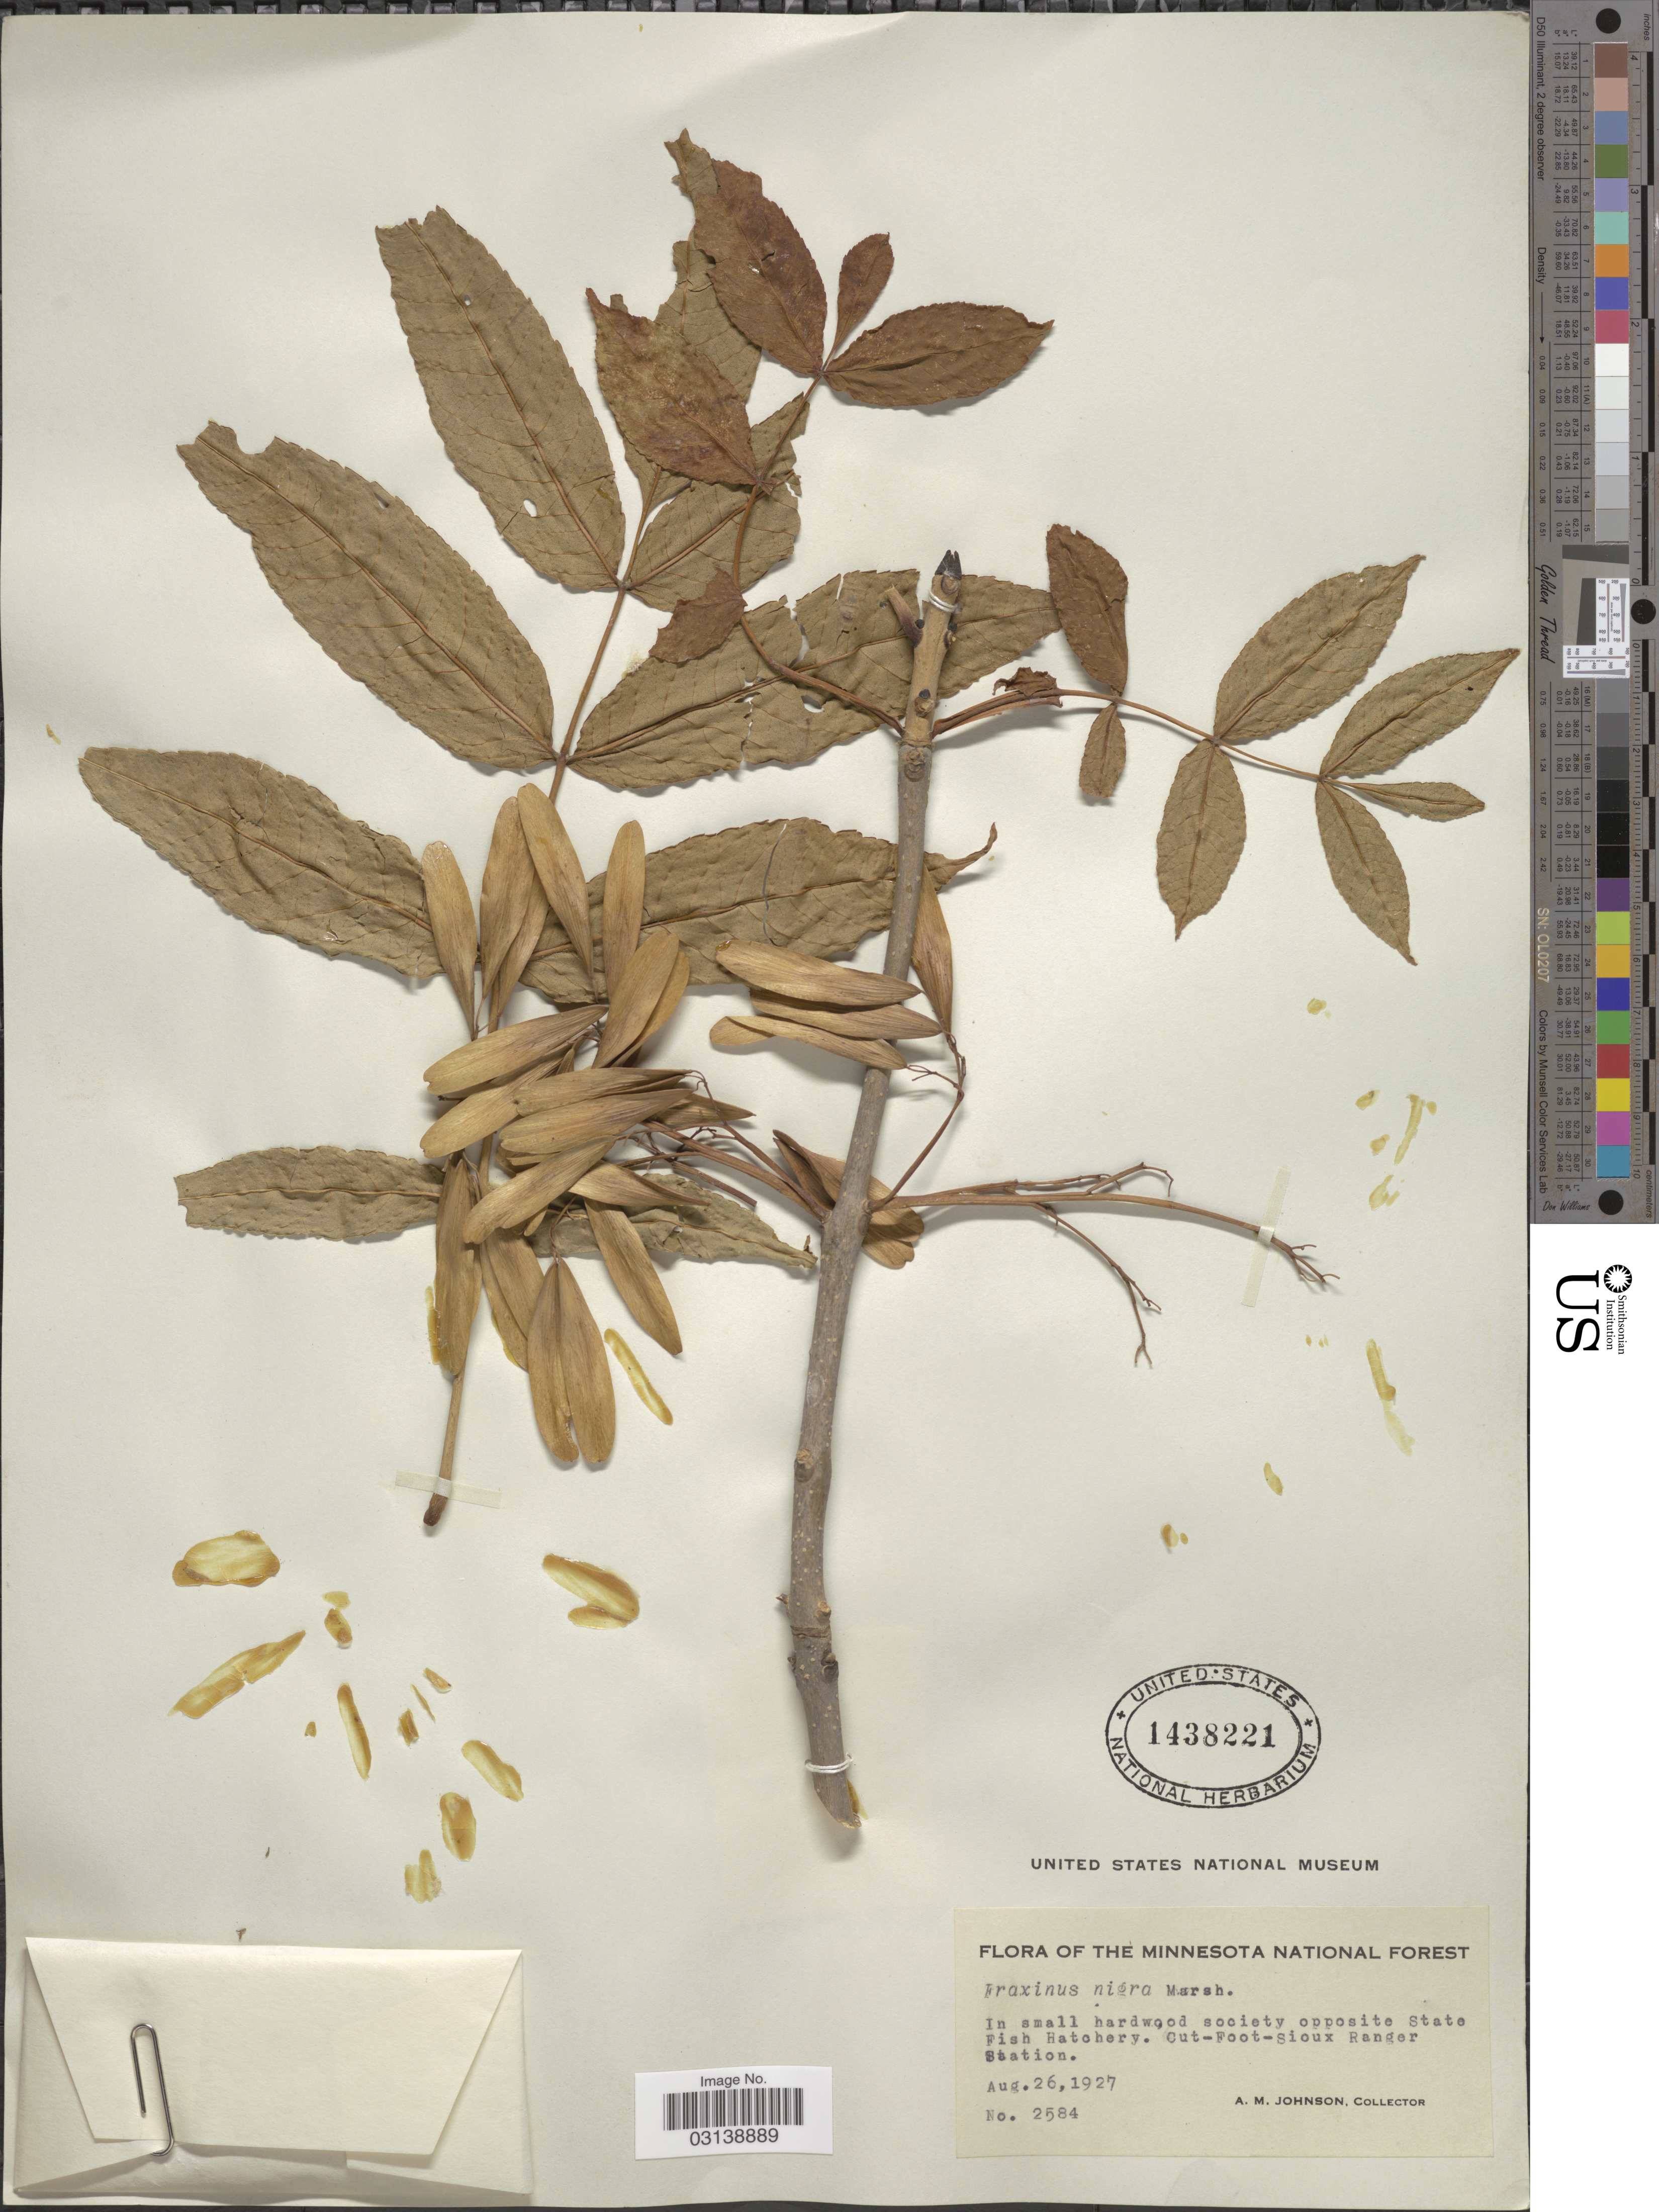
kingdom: Plantae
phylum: Tracheophyta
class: Magnoliopsida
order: Lamiales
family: Oleaceae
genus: Fraxinus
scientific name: Fraxinus nigra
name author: Marshall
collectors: A. M. Johnson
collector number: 2584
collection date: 1927-08-26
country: United States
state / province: Minnesota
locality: Minnesota National Forest. Opposite State Fish Hatchery. Cut-Foot-Sioux Ranger Station.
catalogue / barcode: US 1438221